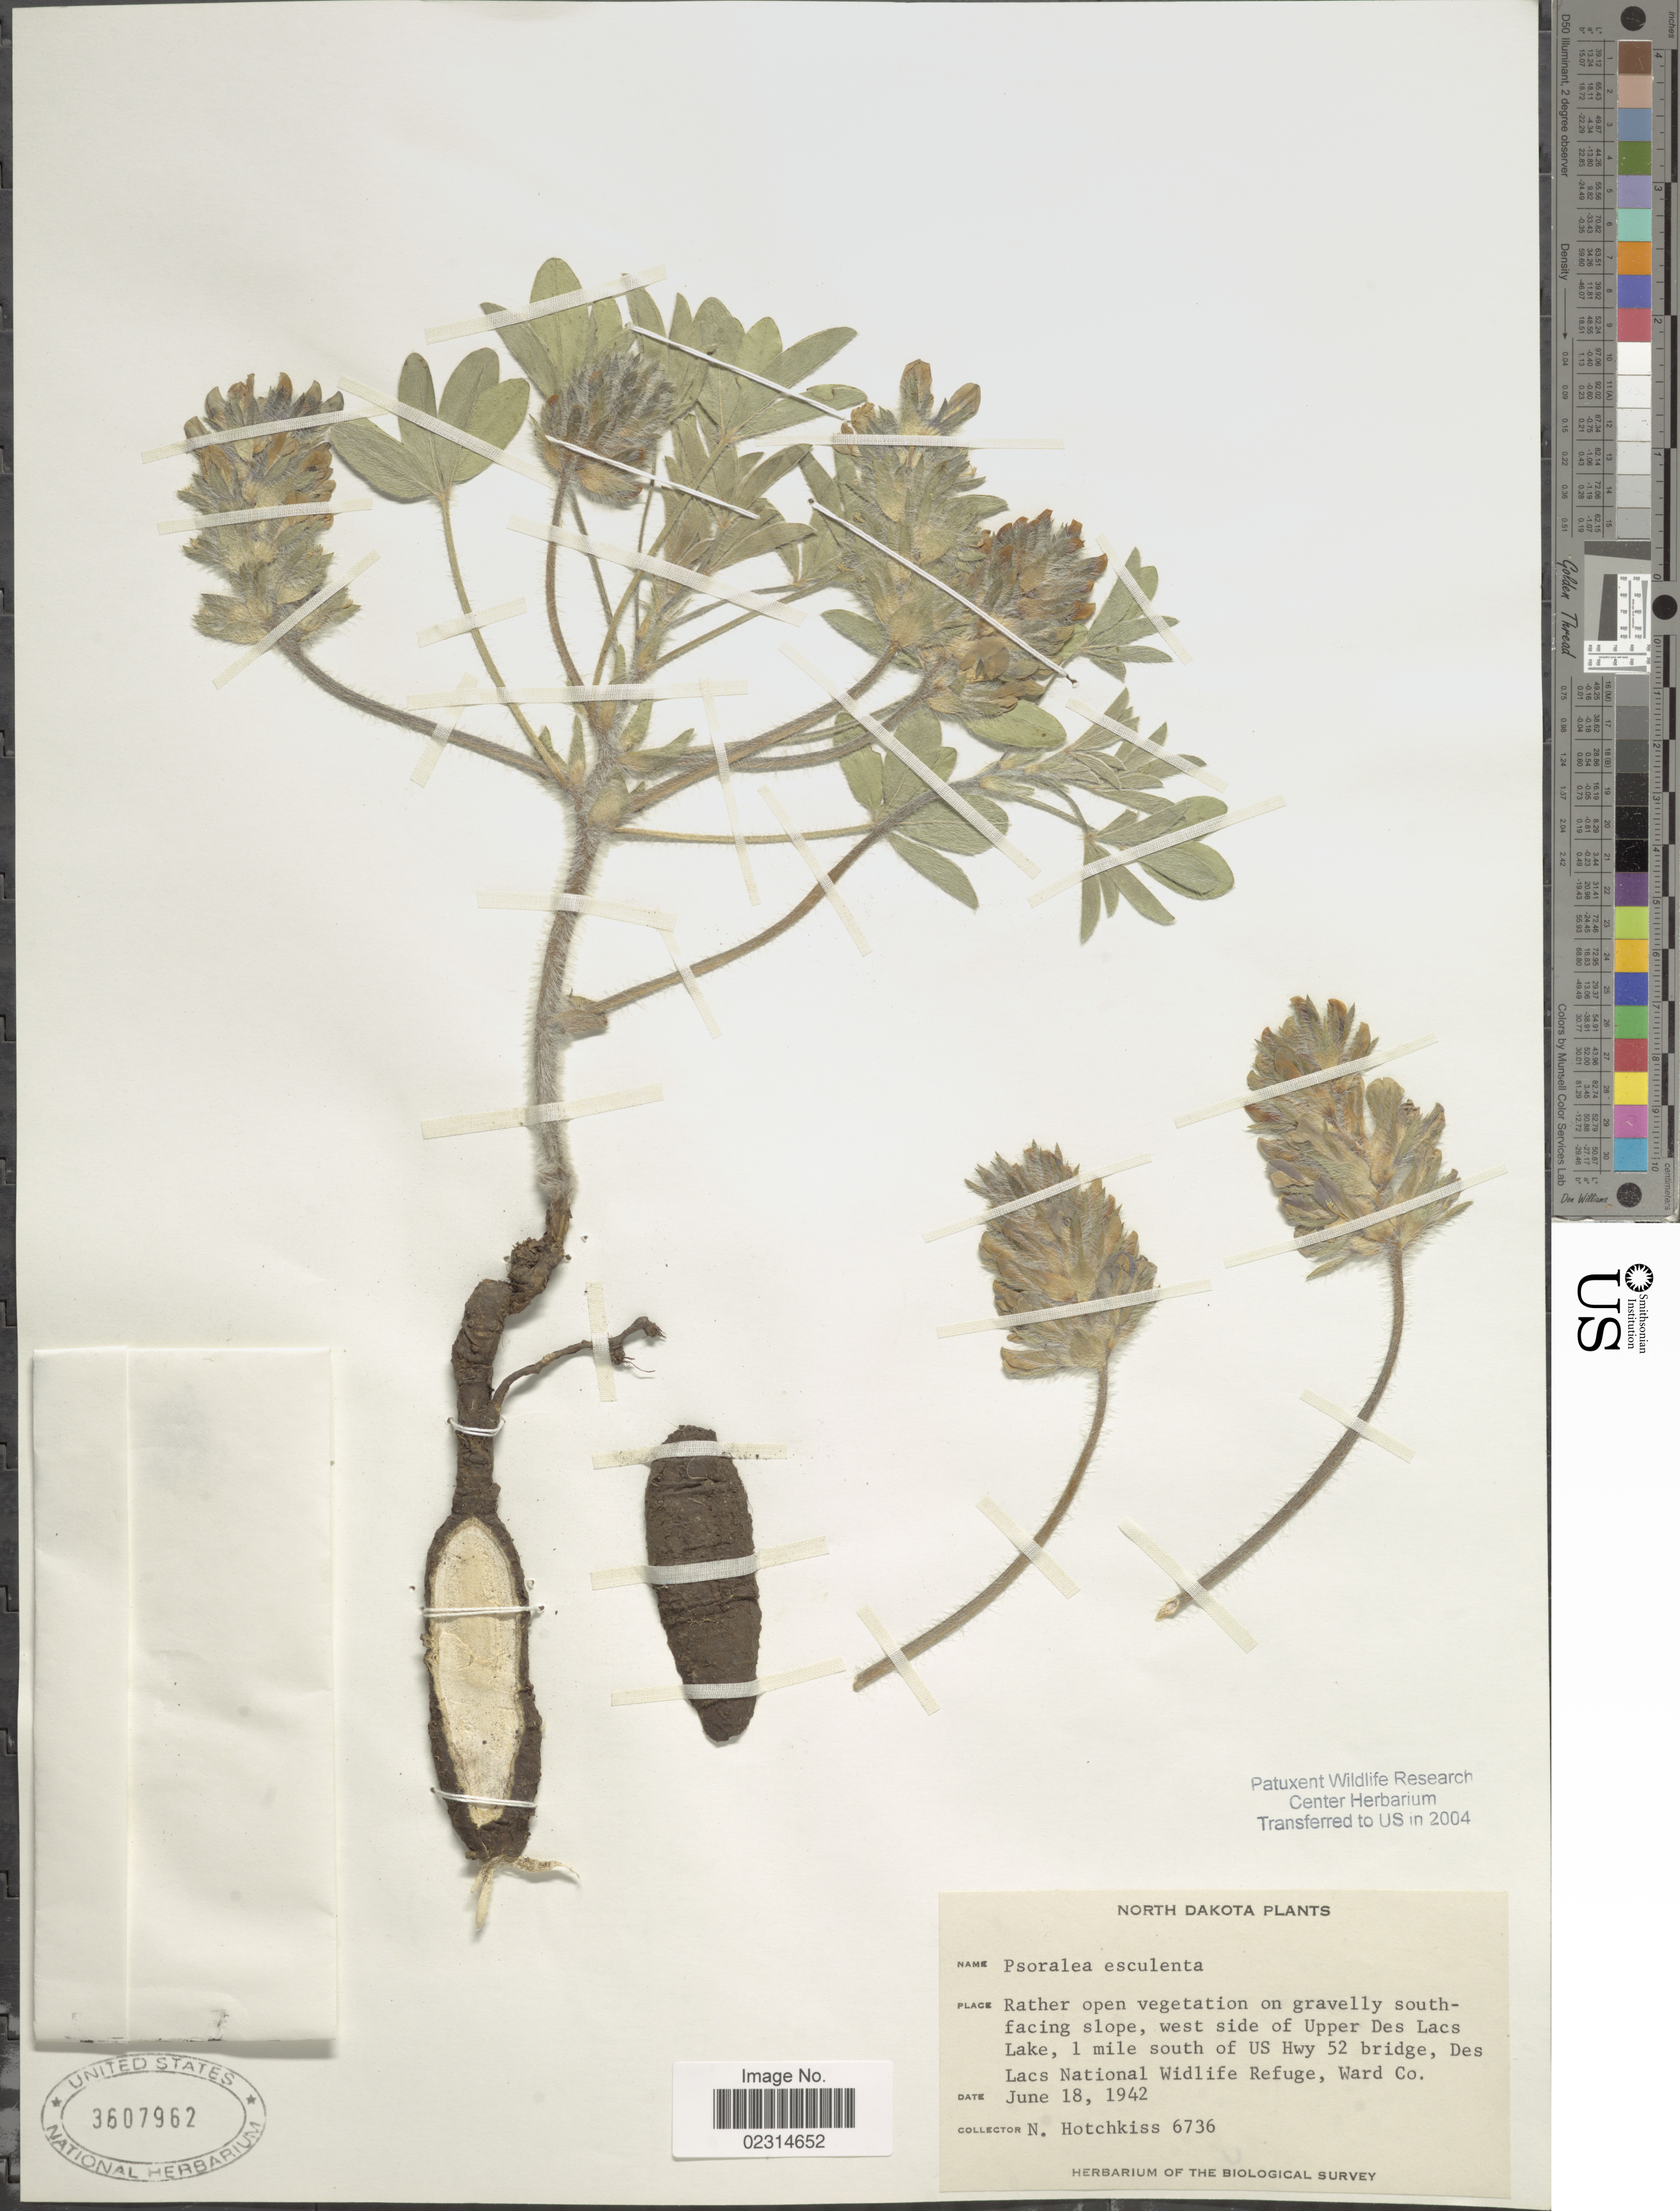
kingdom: Plantae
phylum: Tracheophyta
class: Magnoliopsida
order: Fabales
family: Fabaceae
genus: Pediomelum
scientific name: Pediomelum esculentum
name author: (Pursh) Rydb.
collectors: N. Hotchkiss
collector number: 6736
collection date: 1942-06-18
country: United States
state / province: North Dakota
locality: Rather open vegetation on gravelly south-facing slope, west side of Upper Des Lacs Lake, 1 mile south of US Hwy 52 bridge, Des :acs National Wildlife Refuge, Ward Co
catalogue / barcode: US 3607962